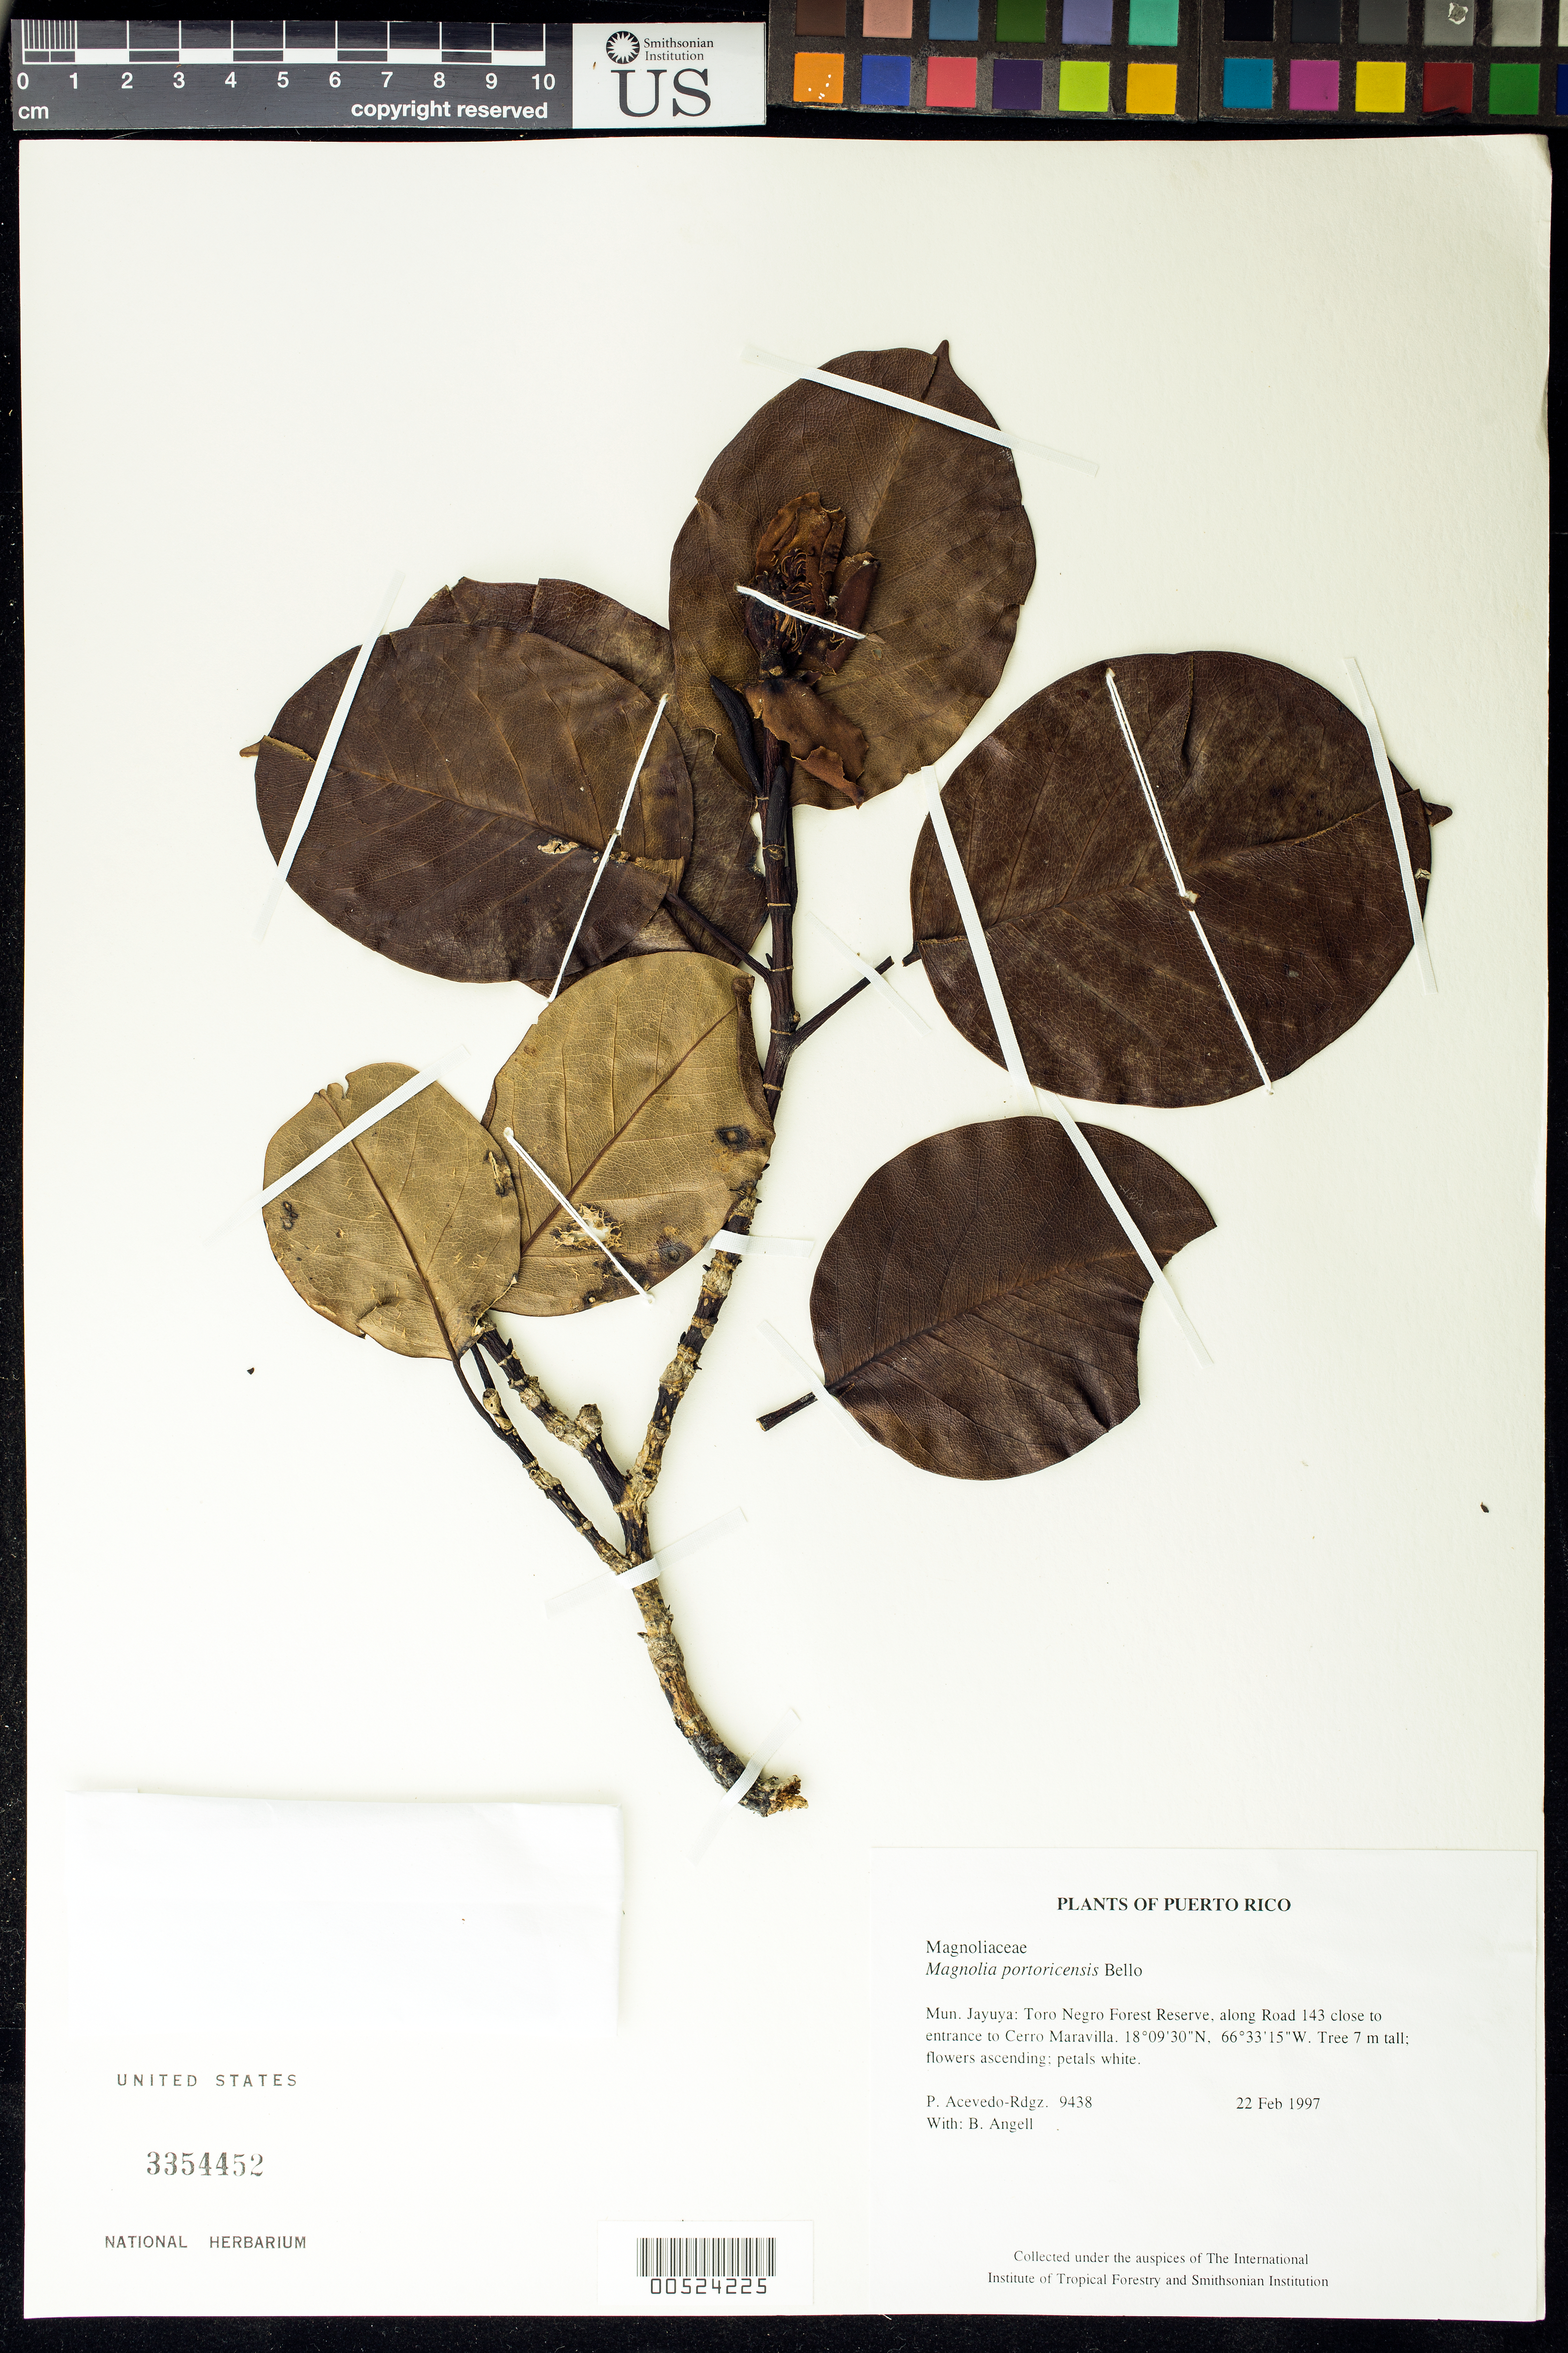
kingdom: Plantae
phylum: Tracheophyta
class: Magnoliopsida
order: Magnoliales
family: Magnoliaceae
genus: Magnolia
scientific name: Magnolia portoricensis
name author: Bello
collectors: P. Acevedo-Rodr. & Bobbi Angell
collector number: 9438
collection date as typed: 22 Feb 1997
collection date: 1997-02-22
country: Puerto Rico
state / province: Jayuya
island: Puerto Rico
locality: Jayuya: Toro Negro Forest Reserve, along Road 143 close to entrance to Cerro Maravilla.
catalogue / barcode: US 3354452